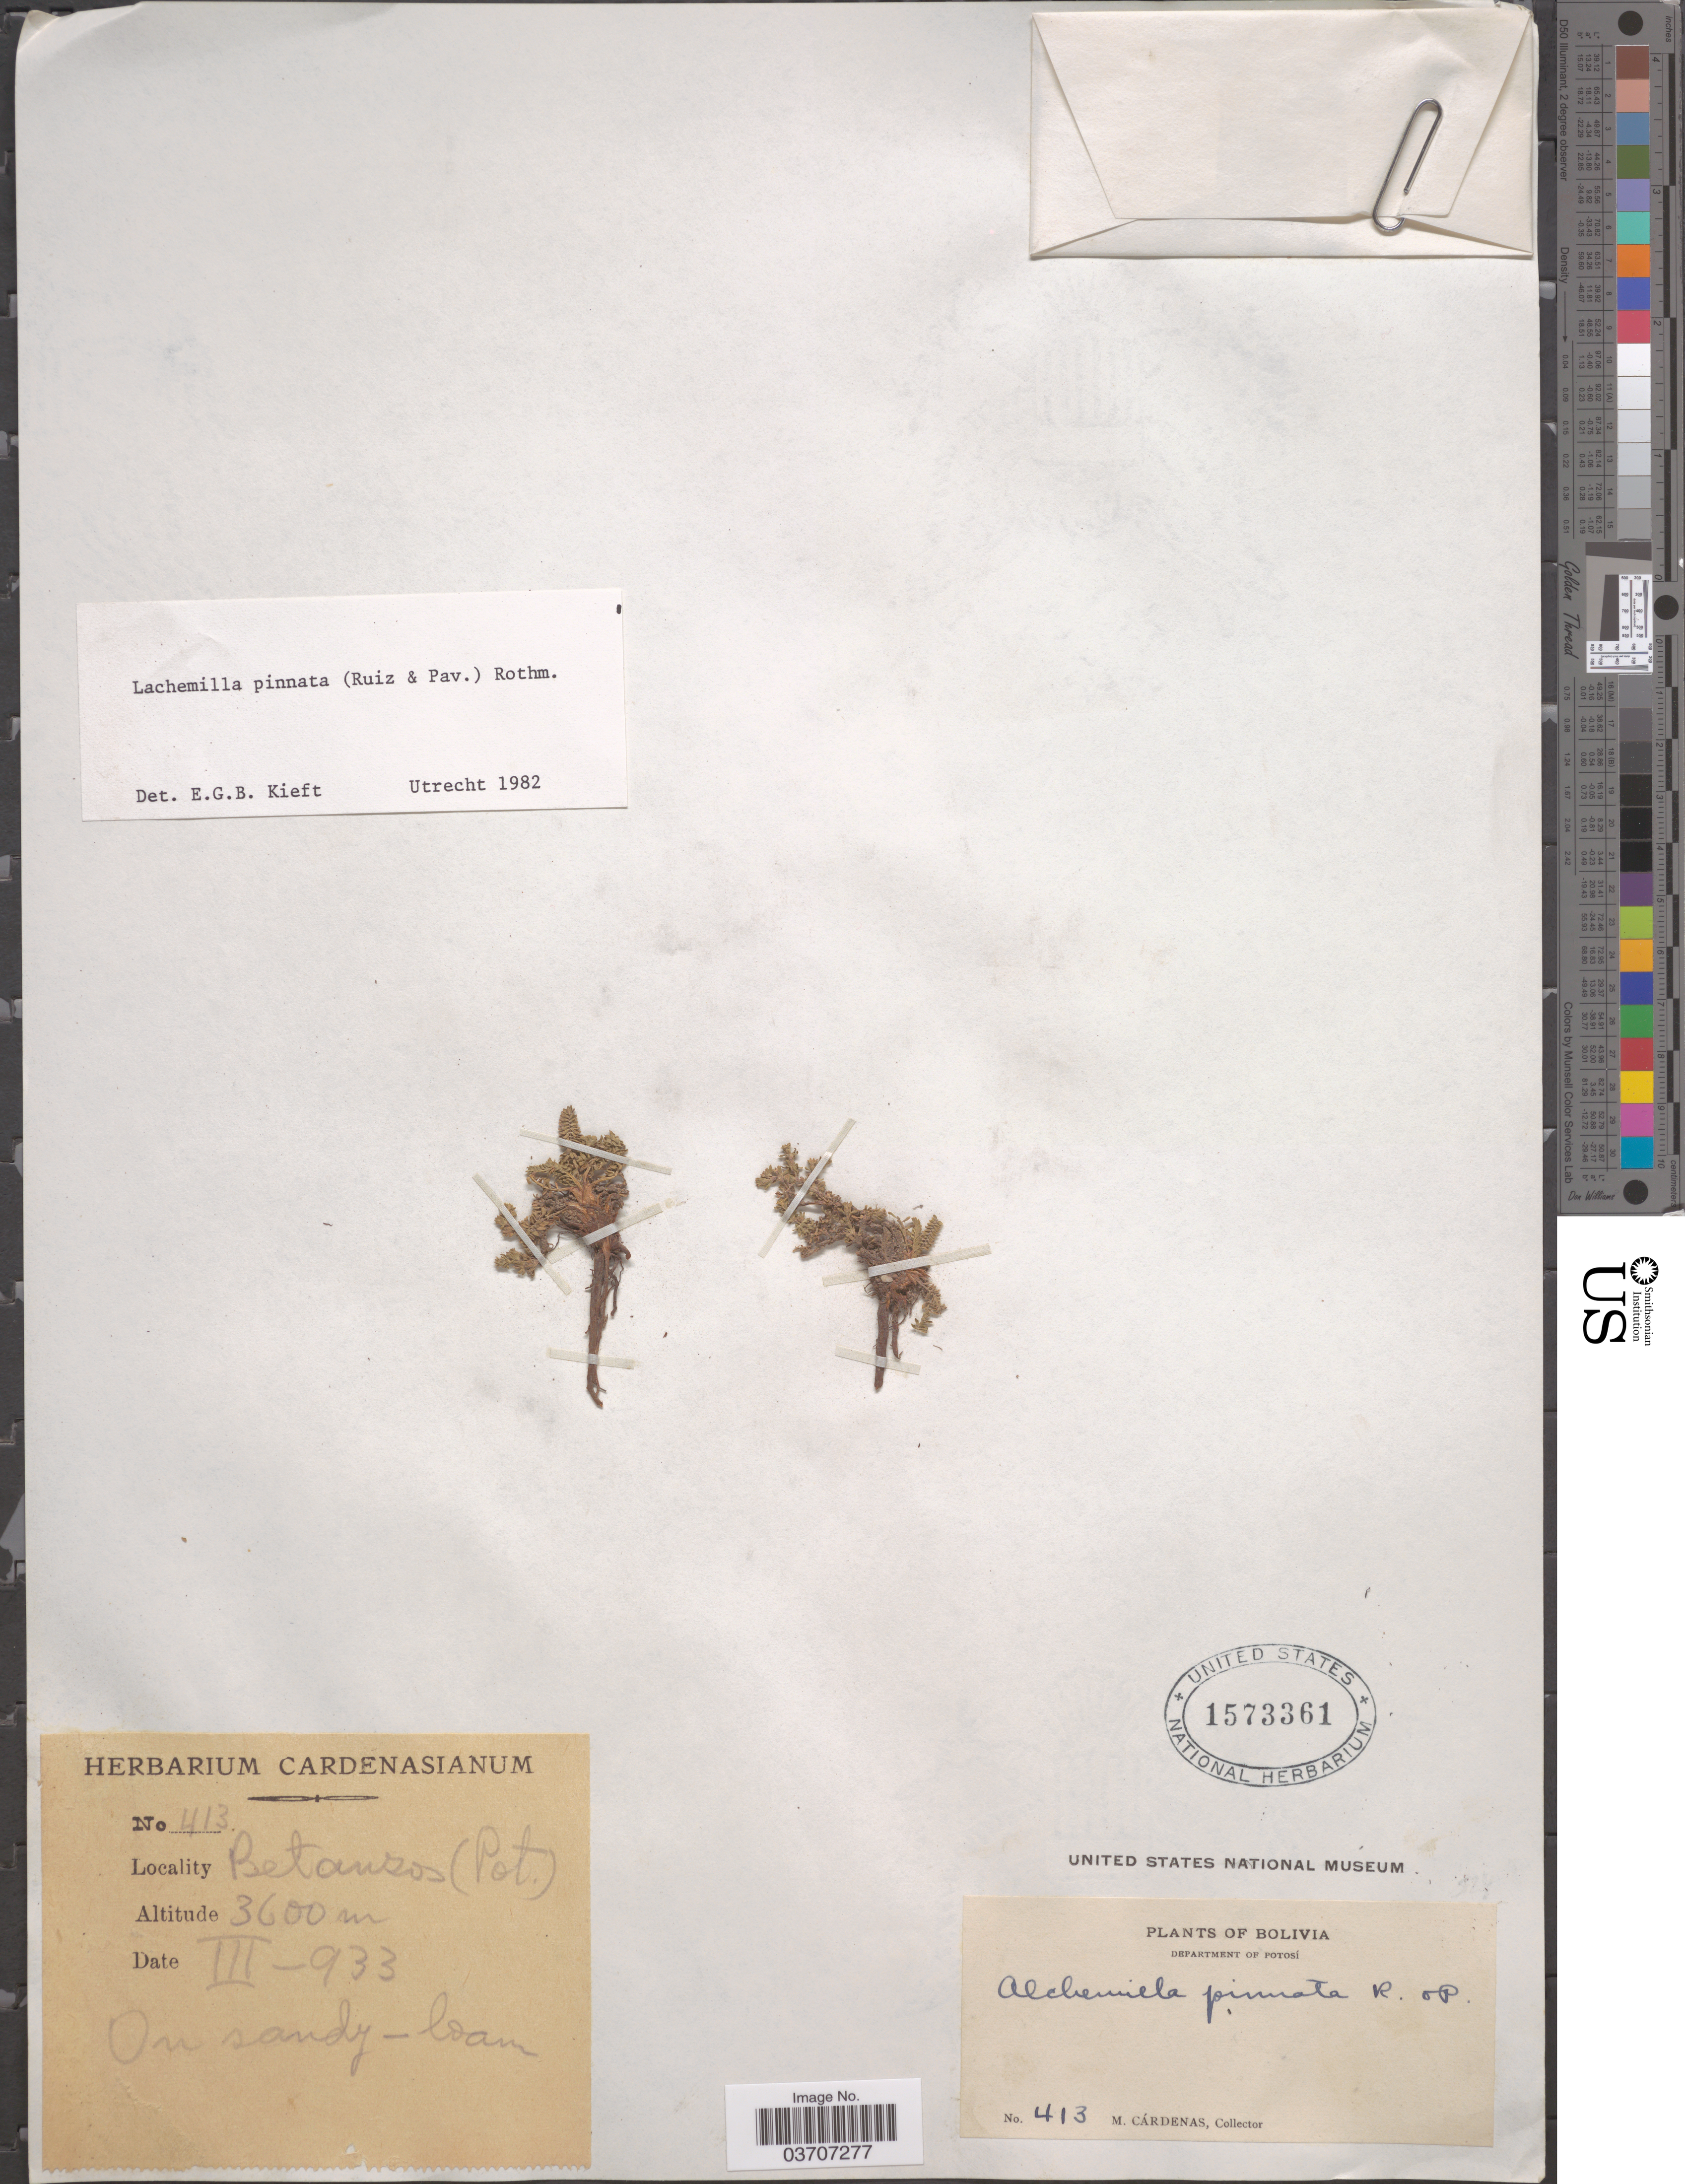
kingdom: Plantae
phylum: Tracheophyta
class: Magnoliopsida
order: Rosales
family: Rosaceae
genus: Lachemilla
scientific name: Lachemilla pinnata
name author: (Ruiz & Pav.) Rothm.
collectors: M. Cárdenas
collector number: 413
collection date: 1933-03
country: Bolivia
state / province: Potosi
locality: Department of Potosi. Betanzos.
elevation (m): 3600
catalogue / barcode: US 1573361